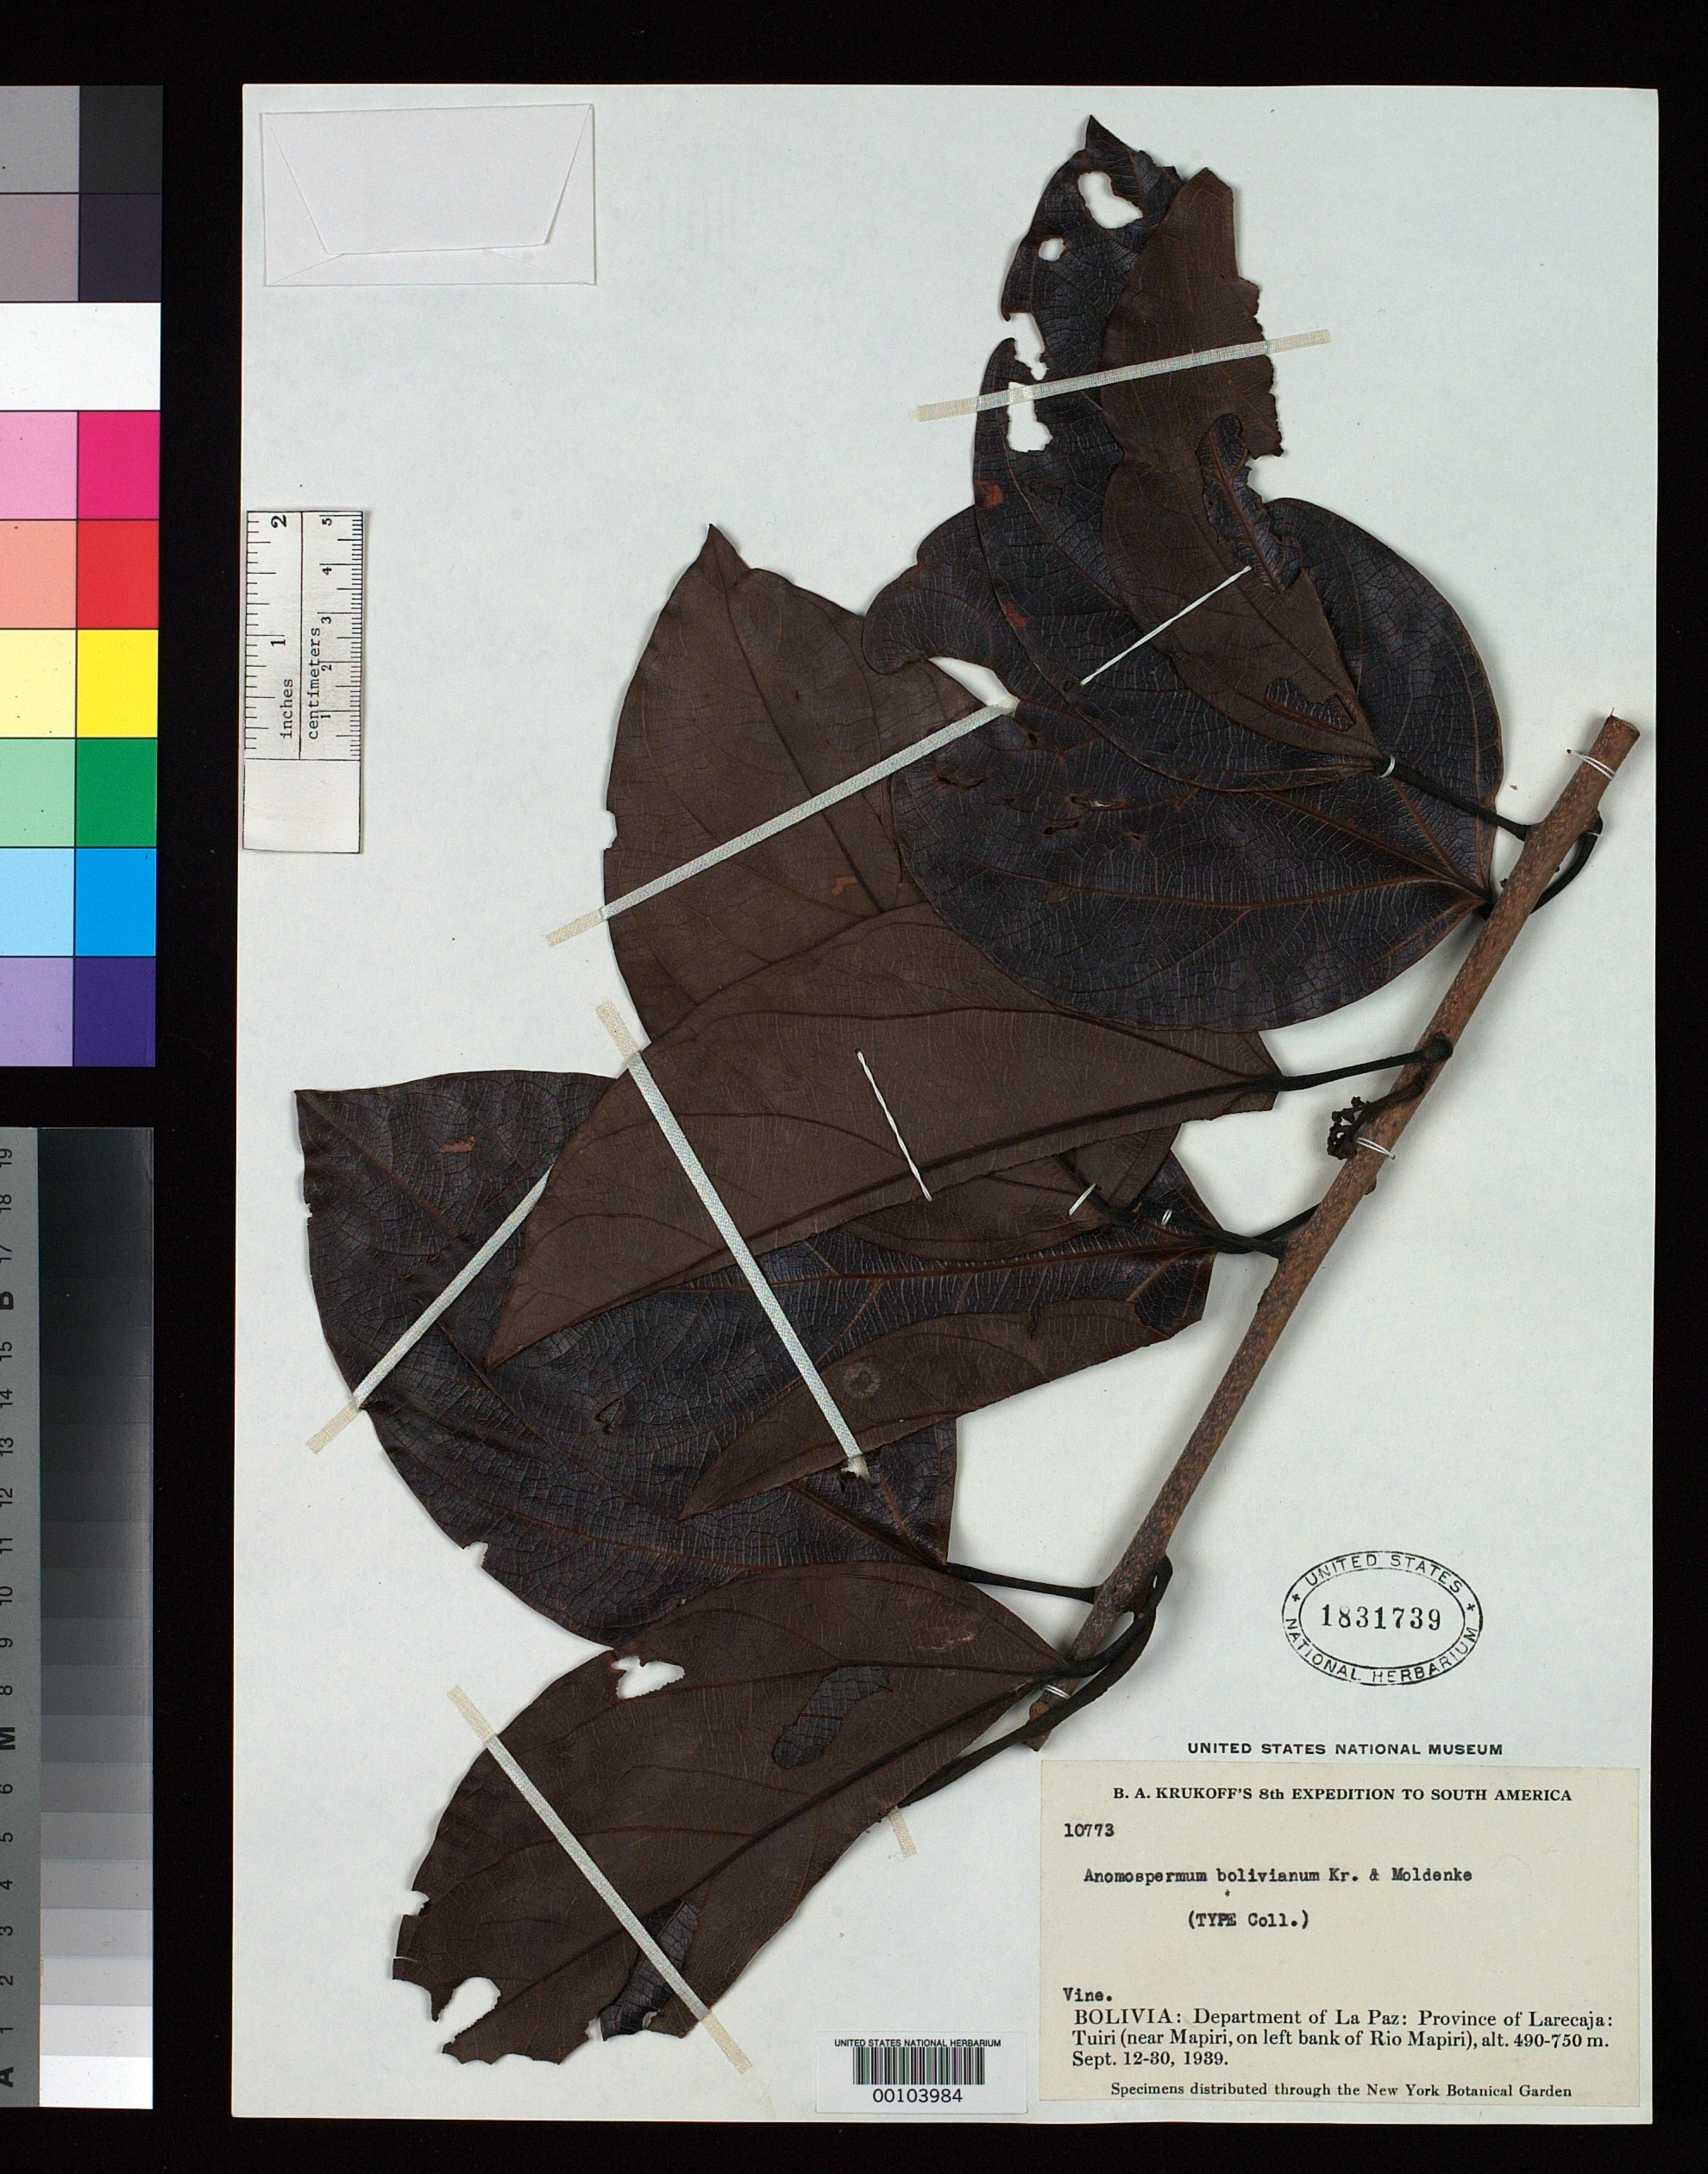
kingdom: Plantae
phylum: Tracheophyta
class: Magnoliopsida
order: Ranunculales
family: Menispermaceae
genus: Anomospermum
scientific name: Anomospermum bolivianum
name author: Krukoff & Moldenke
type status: Type Fragment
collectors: B. A. Krukoff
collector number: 10733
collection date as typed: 12 Sep 1939 to 30 Sep 1939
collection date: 1939-09-12/1939-09-30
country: Bolivia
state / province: La Paz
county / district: Larecaja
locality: Tuiri, Rio Mapuri.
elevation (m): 490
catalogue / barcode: US 1831739